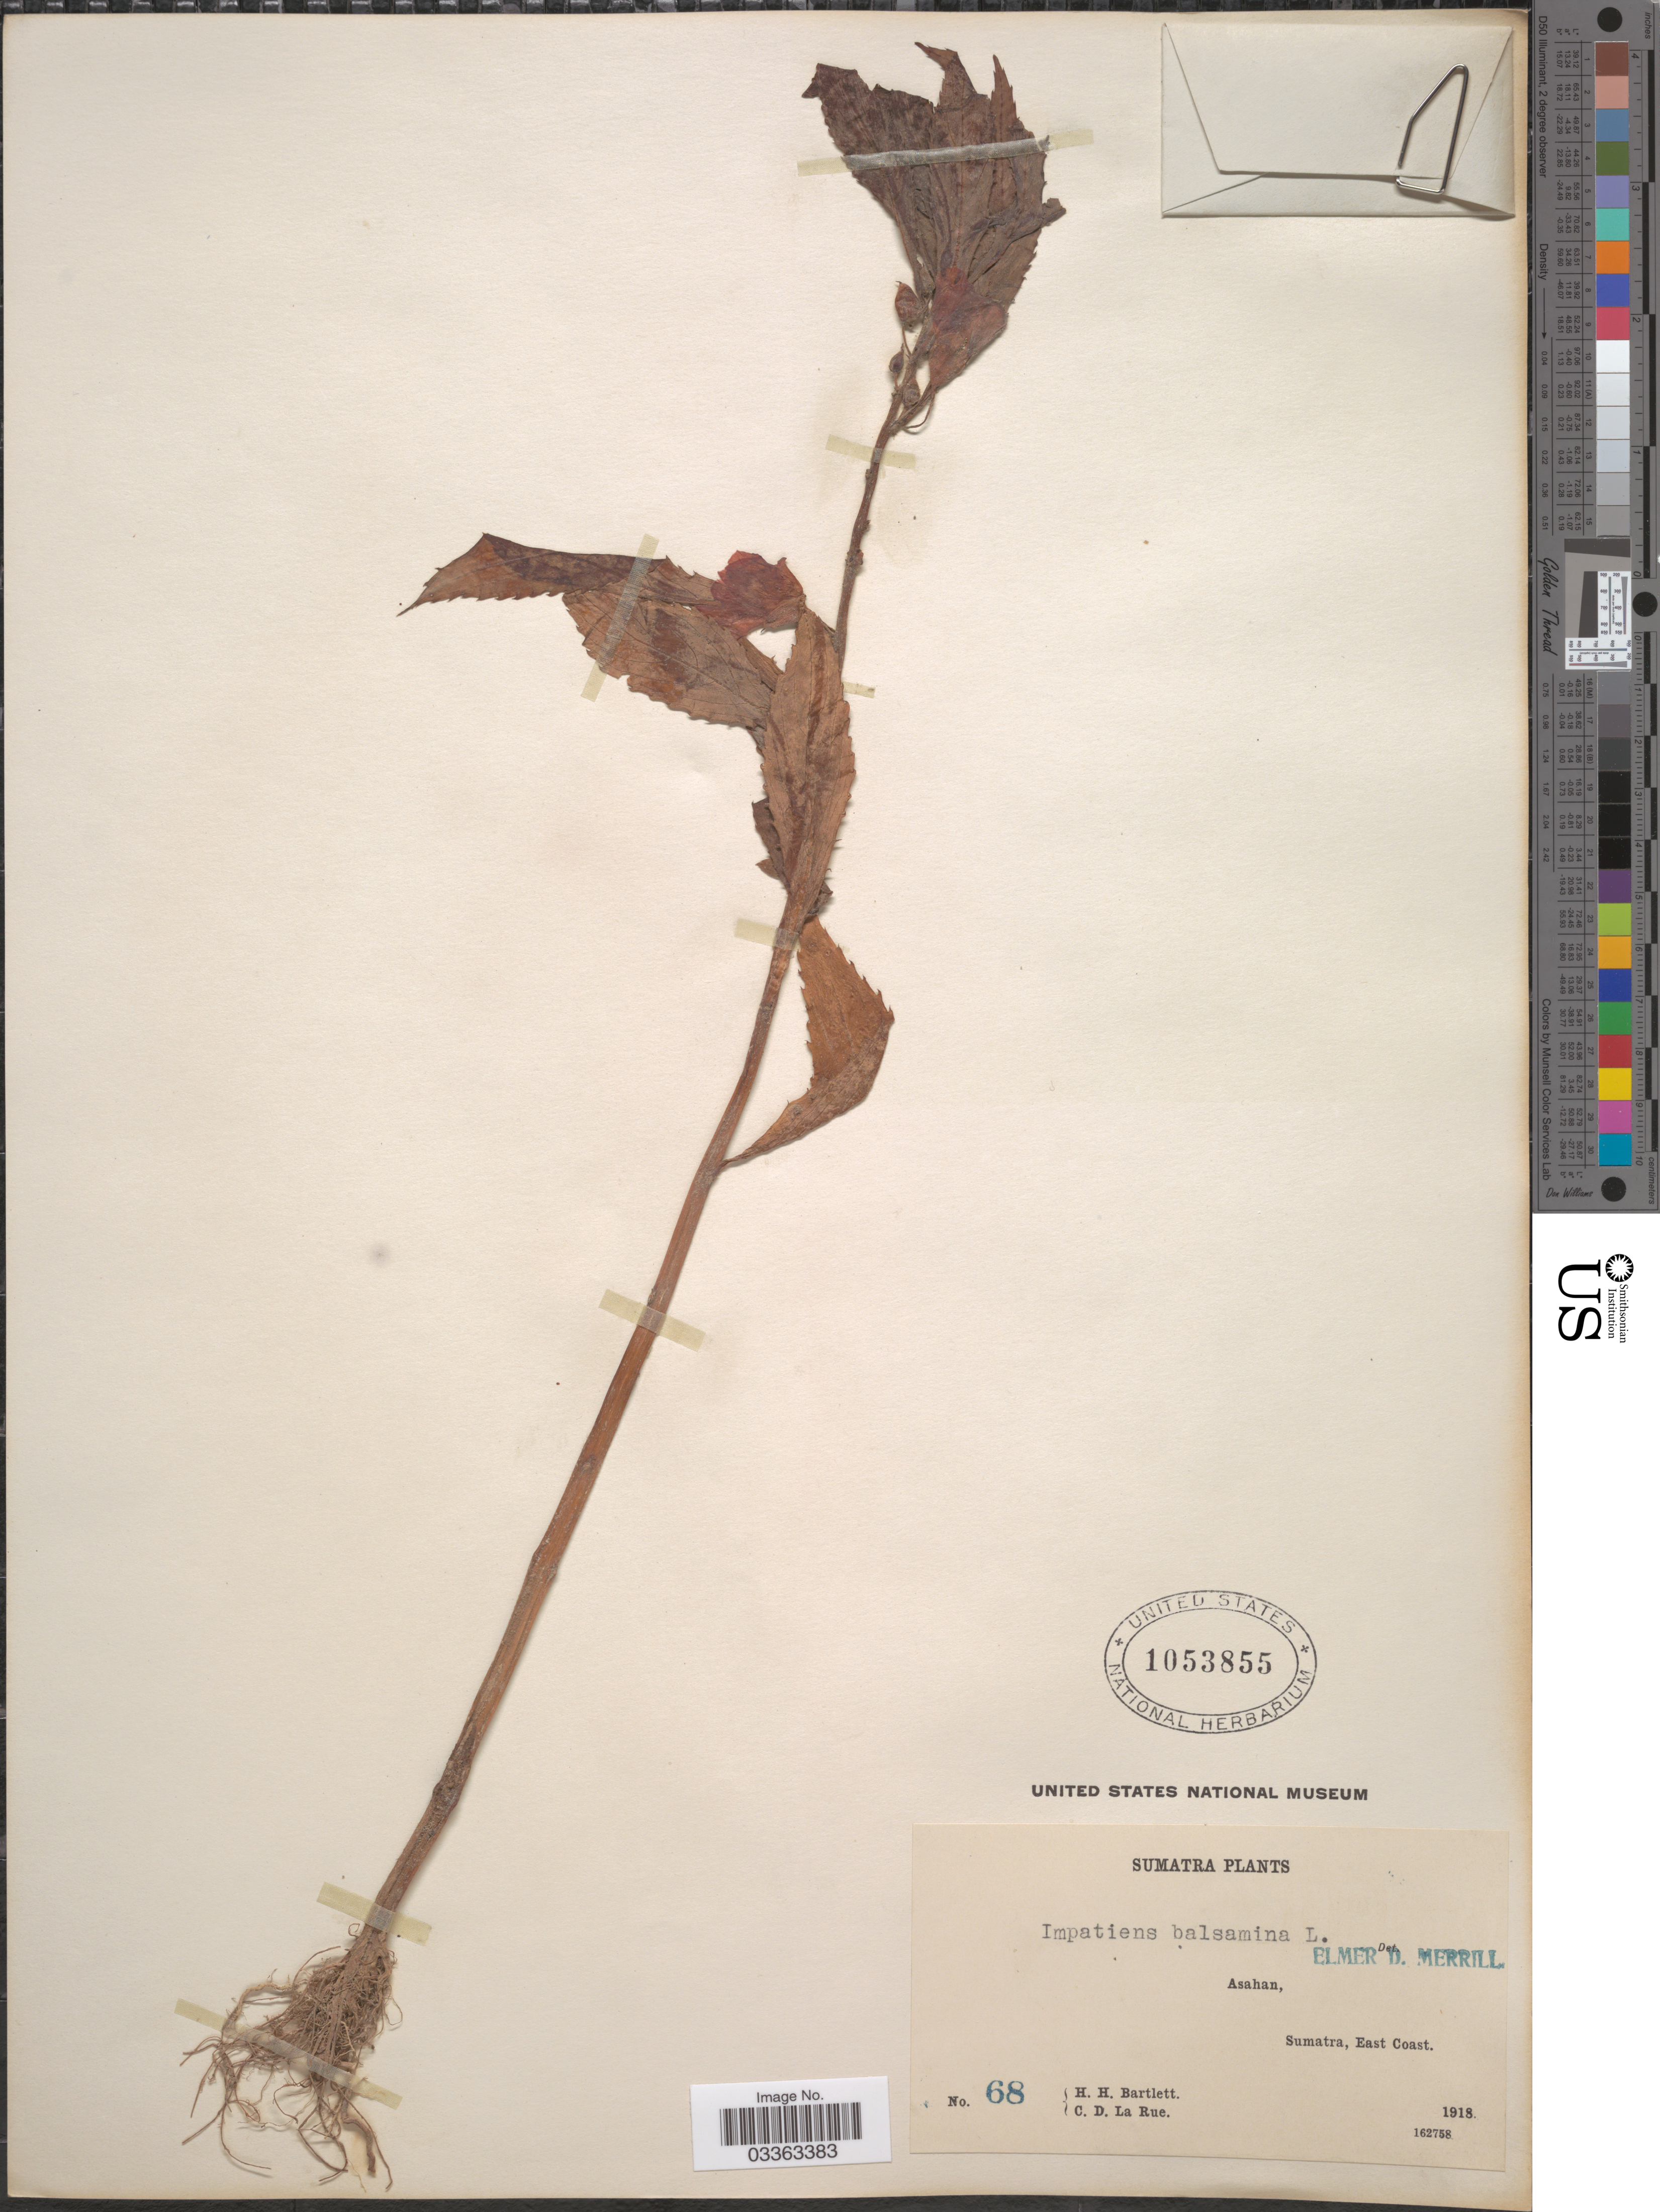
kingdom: Plantae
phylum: Tracheophyta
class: Magnoliopsida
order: Ericales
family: Balsaminaceae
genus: Impatiens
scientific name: Impatiens balsamina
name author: L.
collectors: H. H. Bartlett & C. La Rue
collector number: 68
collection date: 1918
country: Indonesia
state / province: Sumatra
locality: Asahan, East Coast.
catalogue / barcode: US 1053855